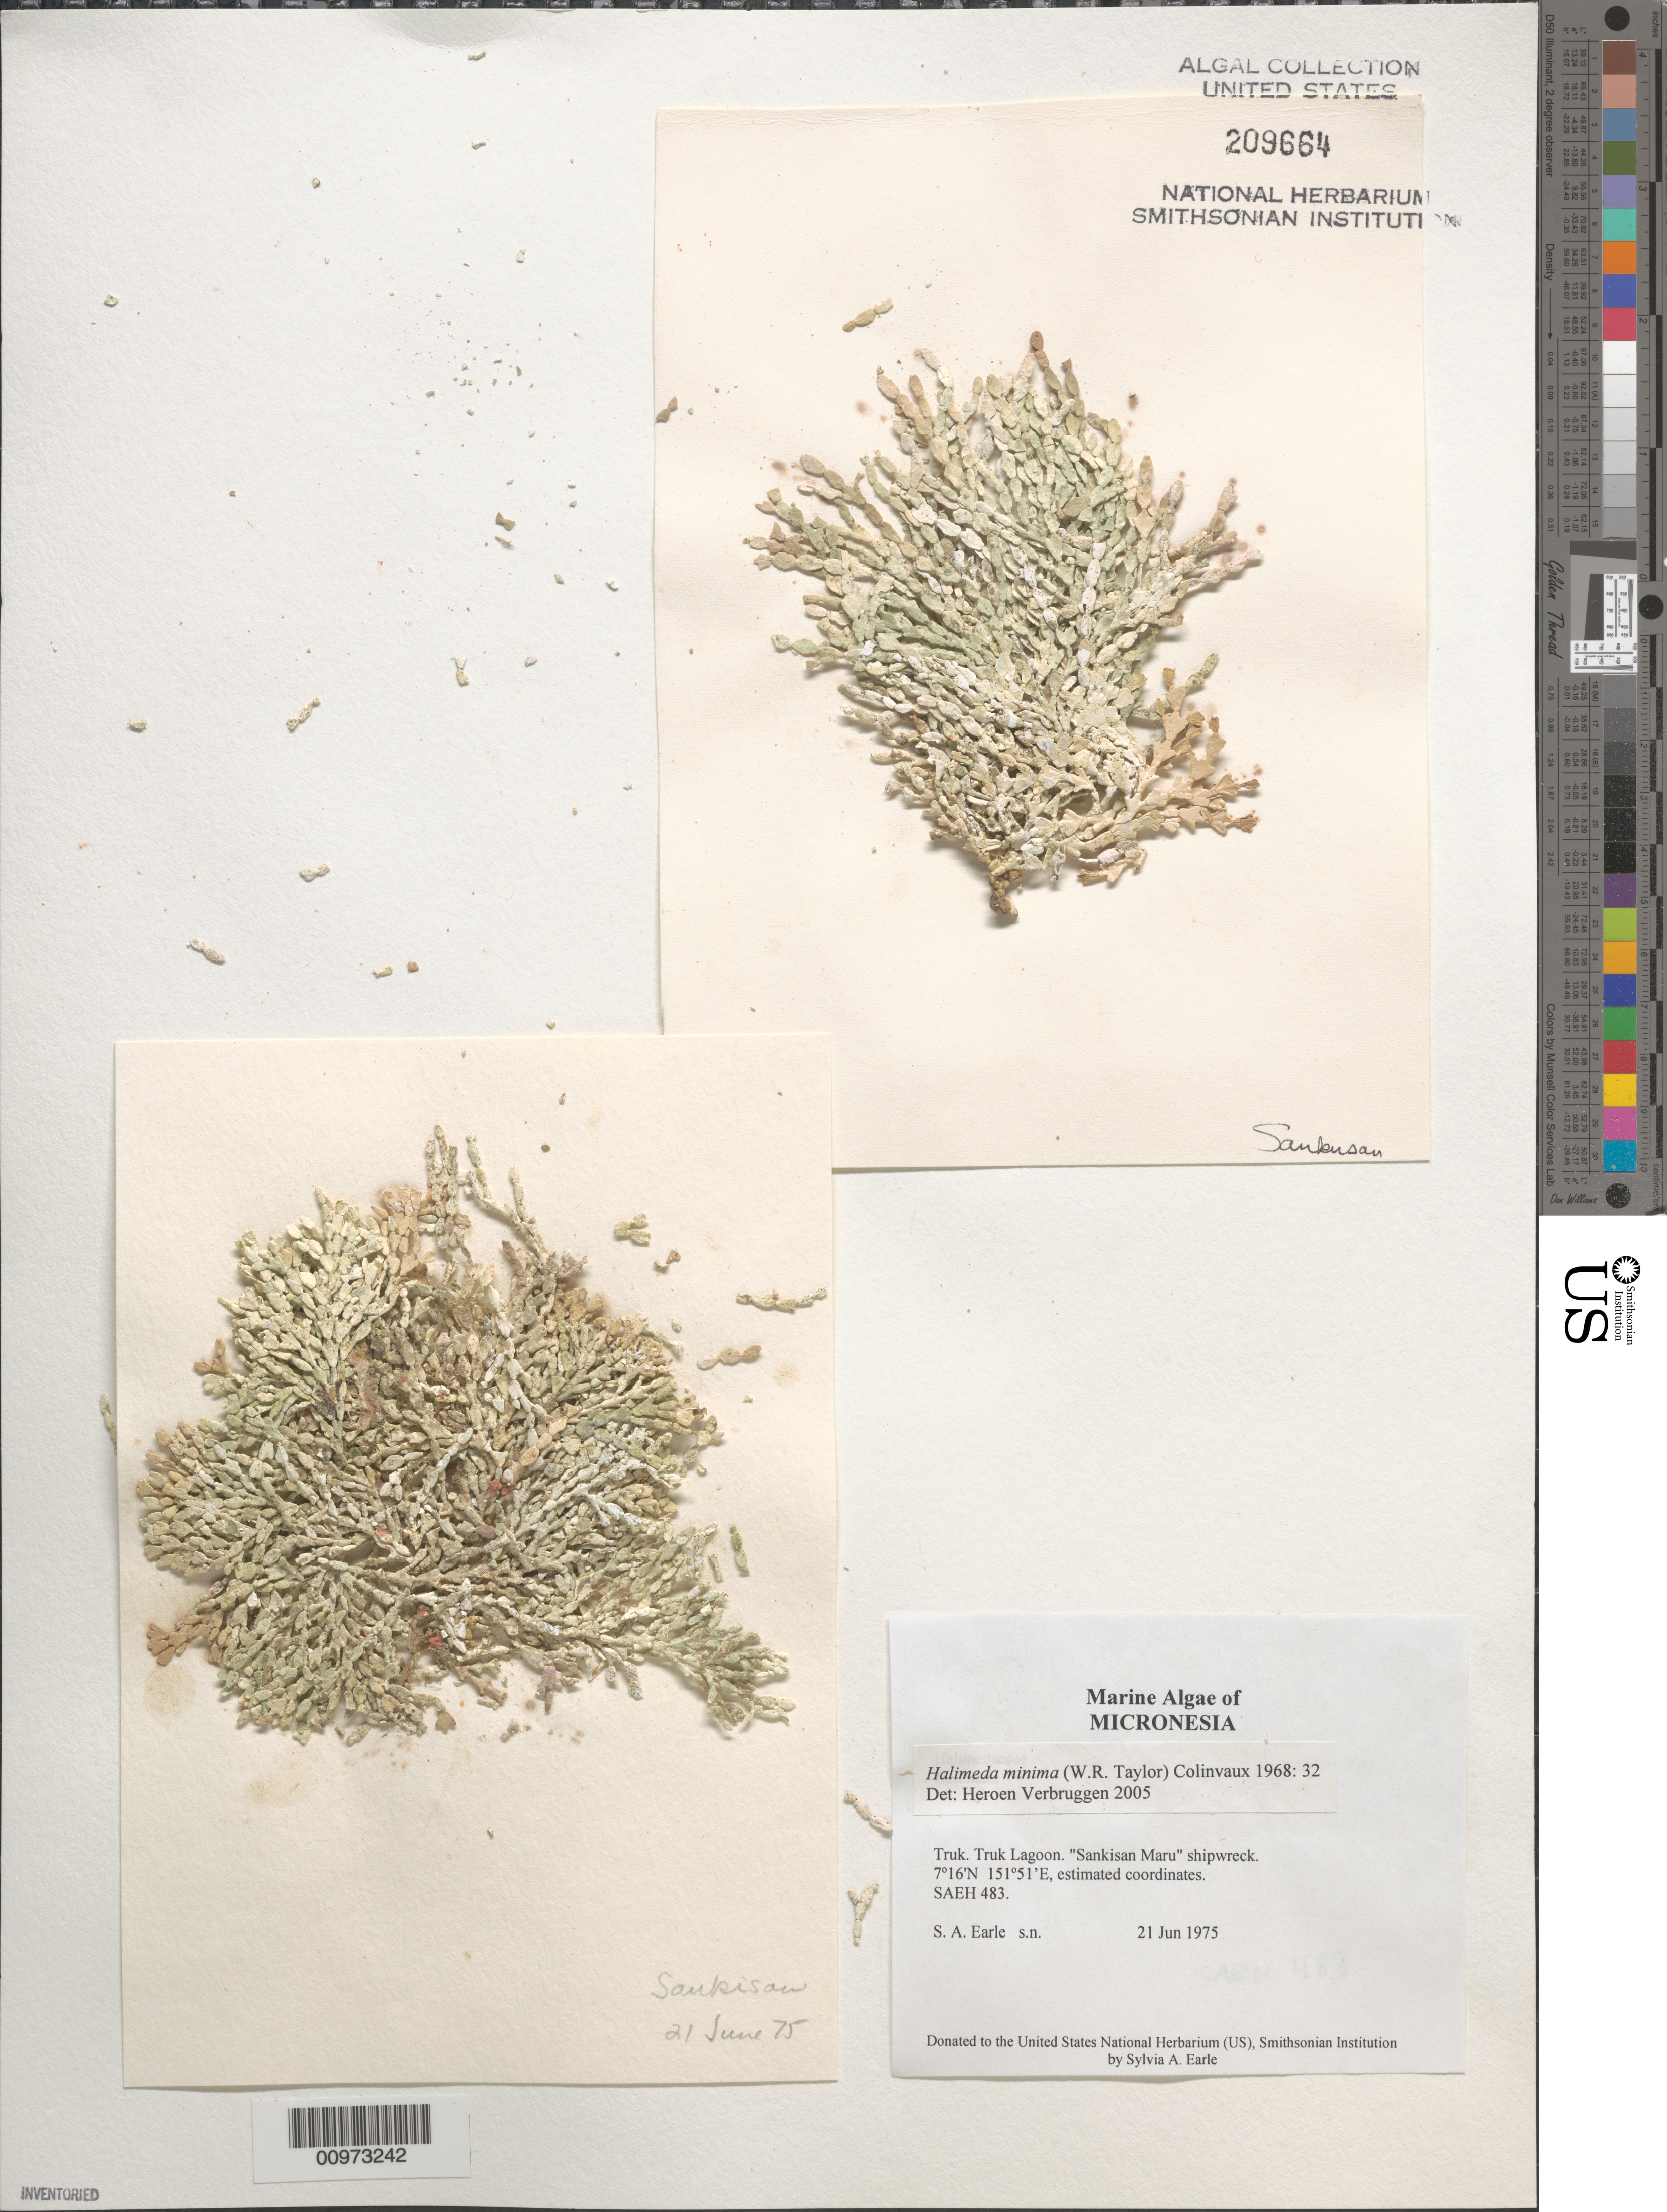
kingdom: Plantae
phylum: Chlorophyta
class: Ulvophyceae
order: Bryopsidales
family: Halimedaceae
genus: Halimeda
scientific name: Halimeda minima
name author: (W.R. Taylor) Hillis-Colinvaux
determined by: Verbruggen, H.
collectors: S. A. Earle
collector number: SAEH 483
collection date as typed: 21 Jun 1975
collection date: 1975-06-21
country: Micronesia, Federated States of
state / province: Truk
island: Truk (Chuuk) Is.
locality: Chuuk Lagoon (Truk Lagoon), Sankisan Maru shipwreck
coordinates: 7 16'N, 151 51'E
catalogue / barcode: US 209664